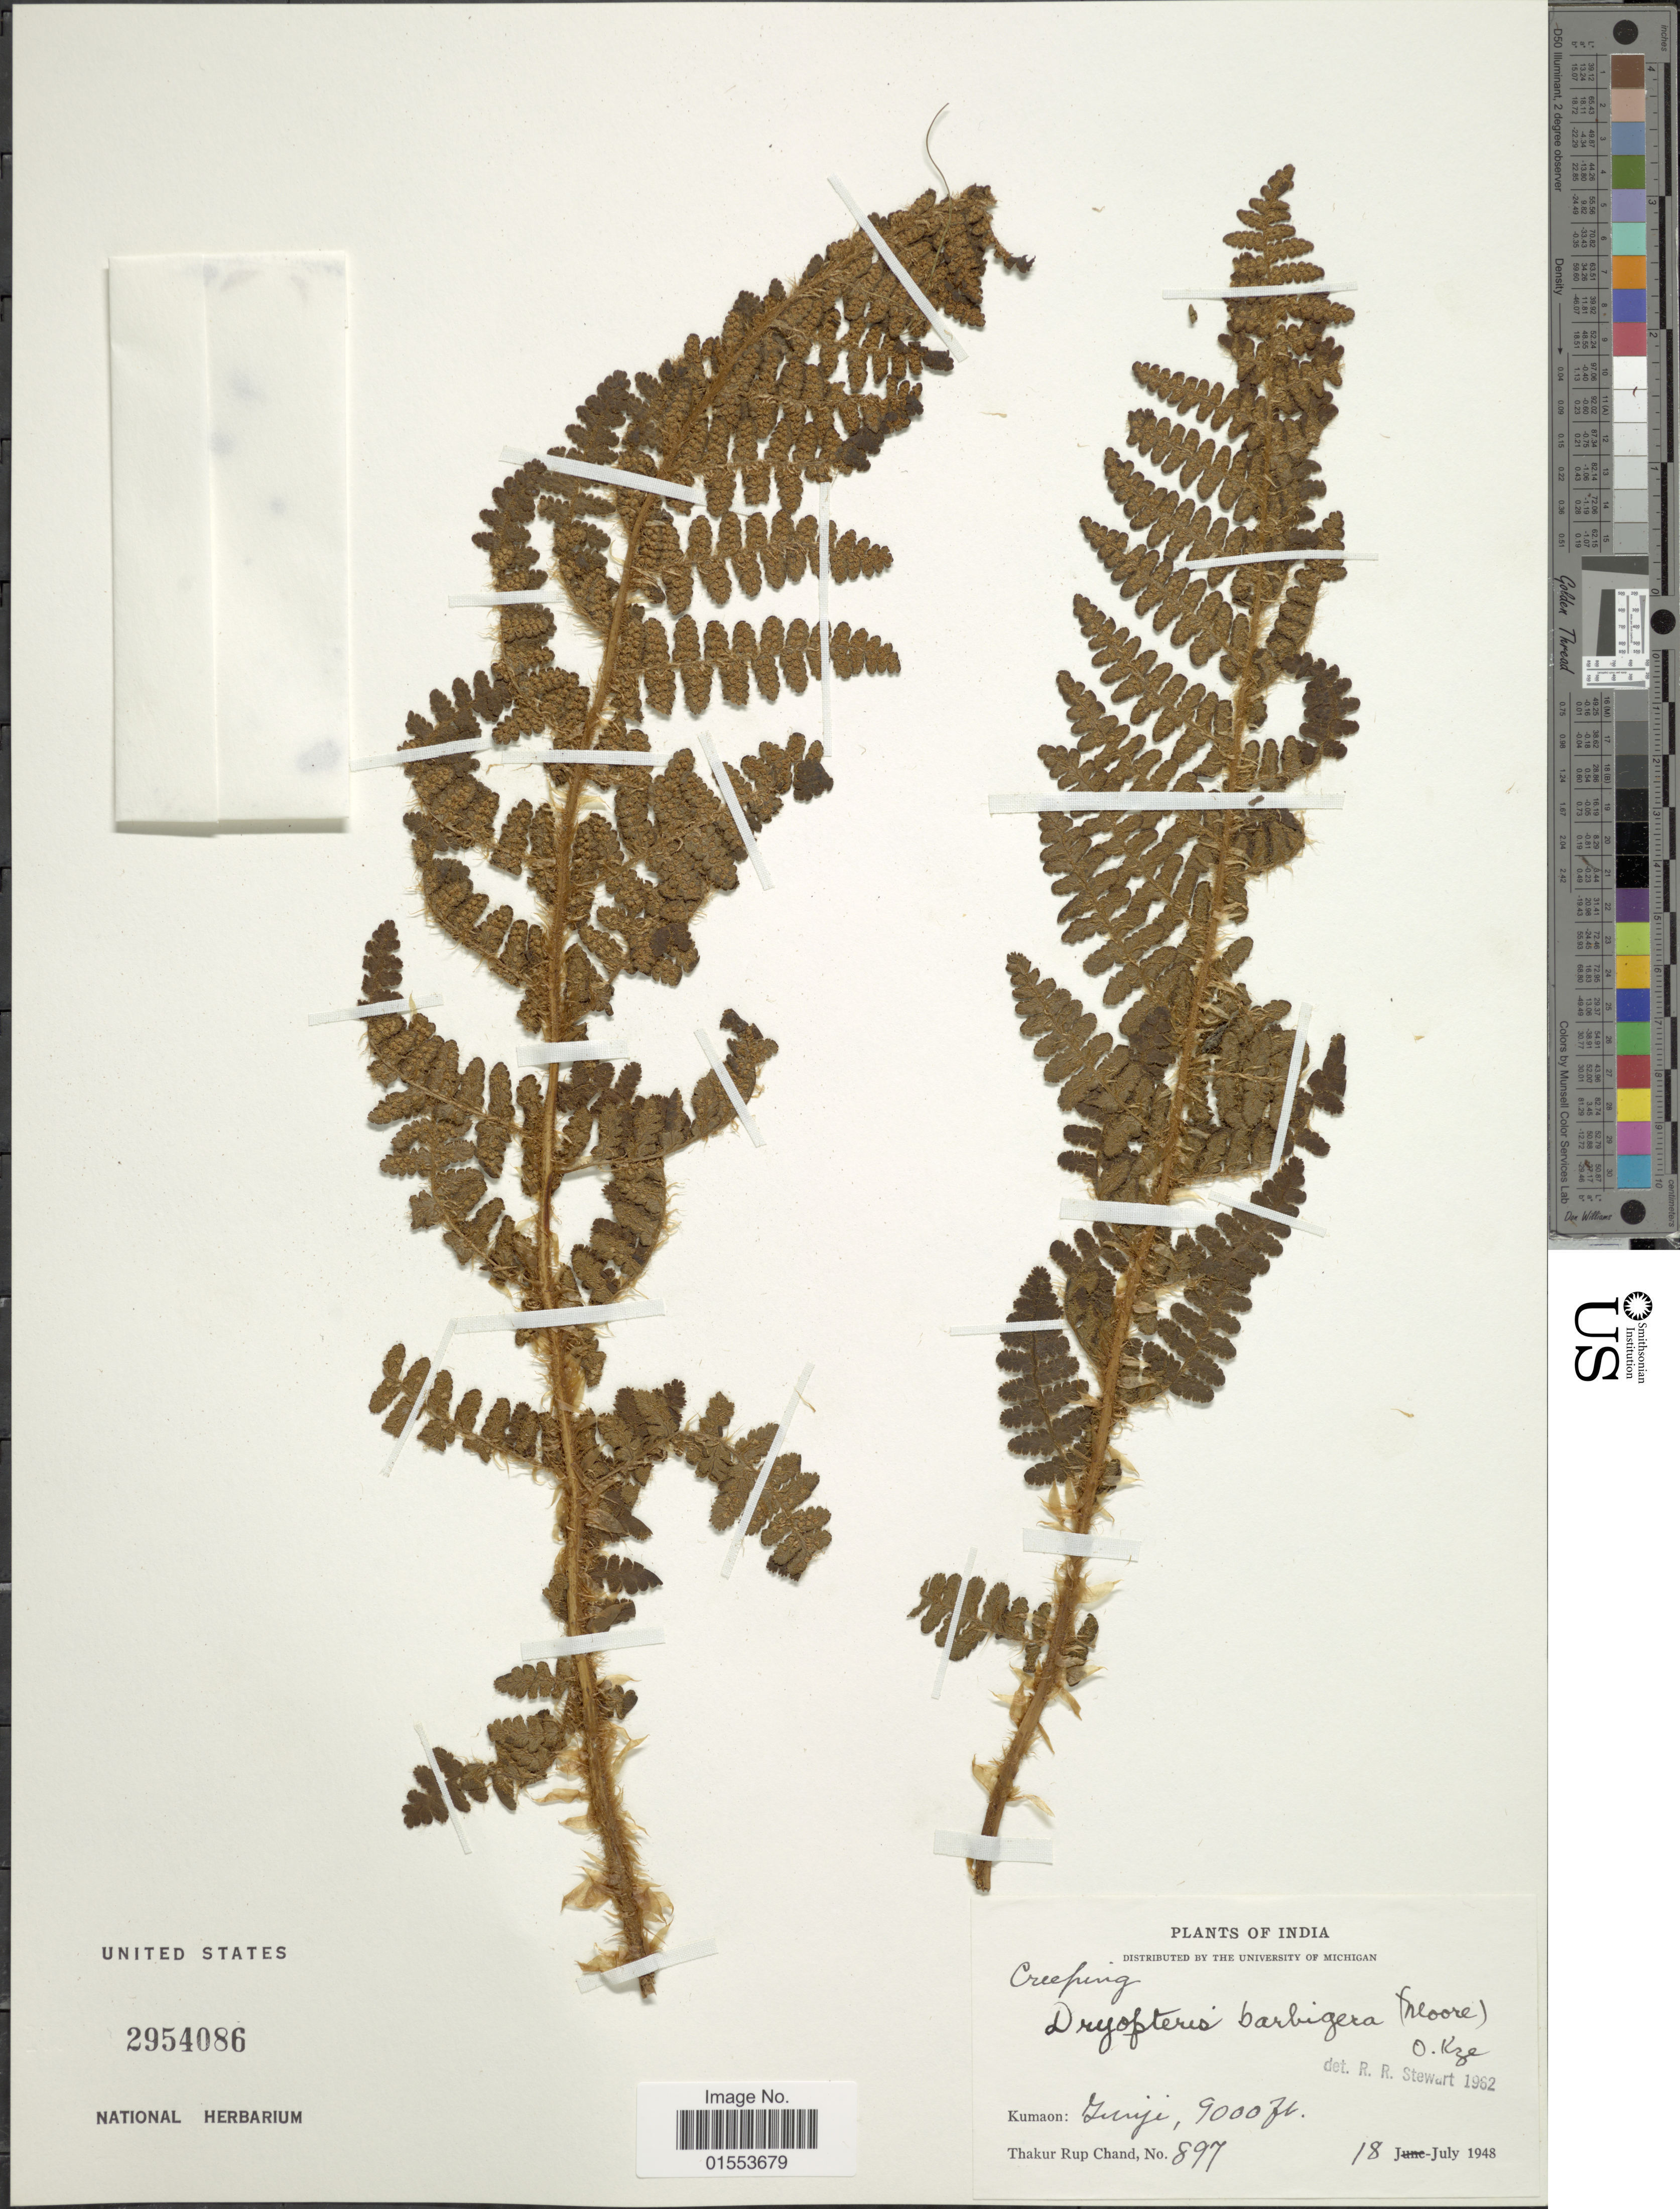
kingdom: Plantae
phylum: Tracheophyta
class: Polypodiopsida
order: Polypodiales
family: Dryopteridaceae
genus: Dryopteris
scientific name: Dryopteris barbigera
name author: (Hook.) Kuntze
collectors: T. R. Chand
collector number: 897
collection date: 1948-07-18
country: India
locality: Inida.Kumaon: Junji.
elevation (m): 2743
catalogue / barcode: US 2954086